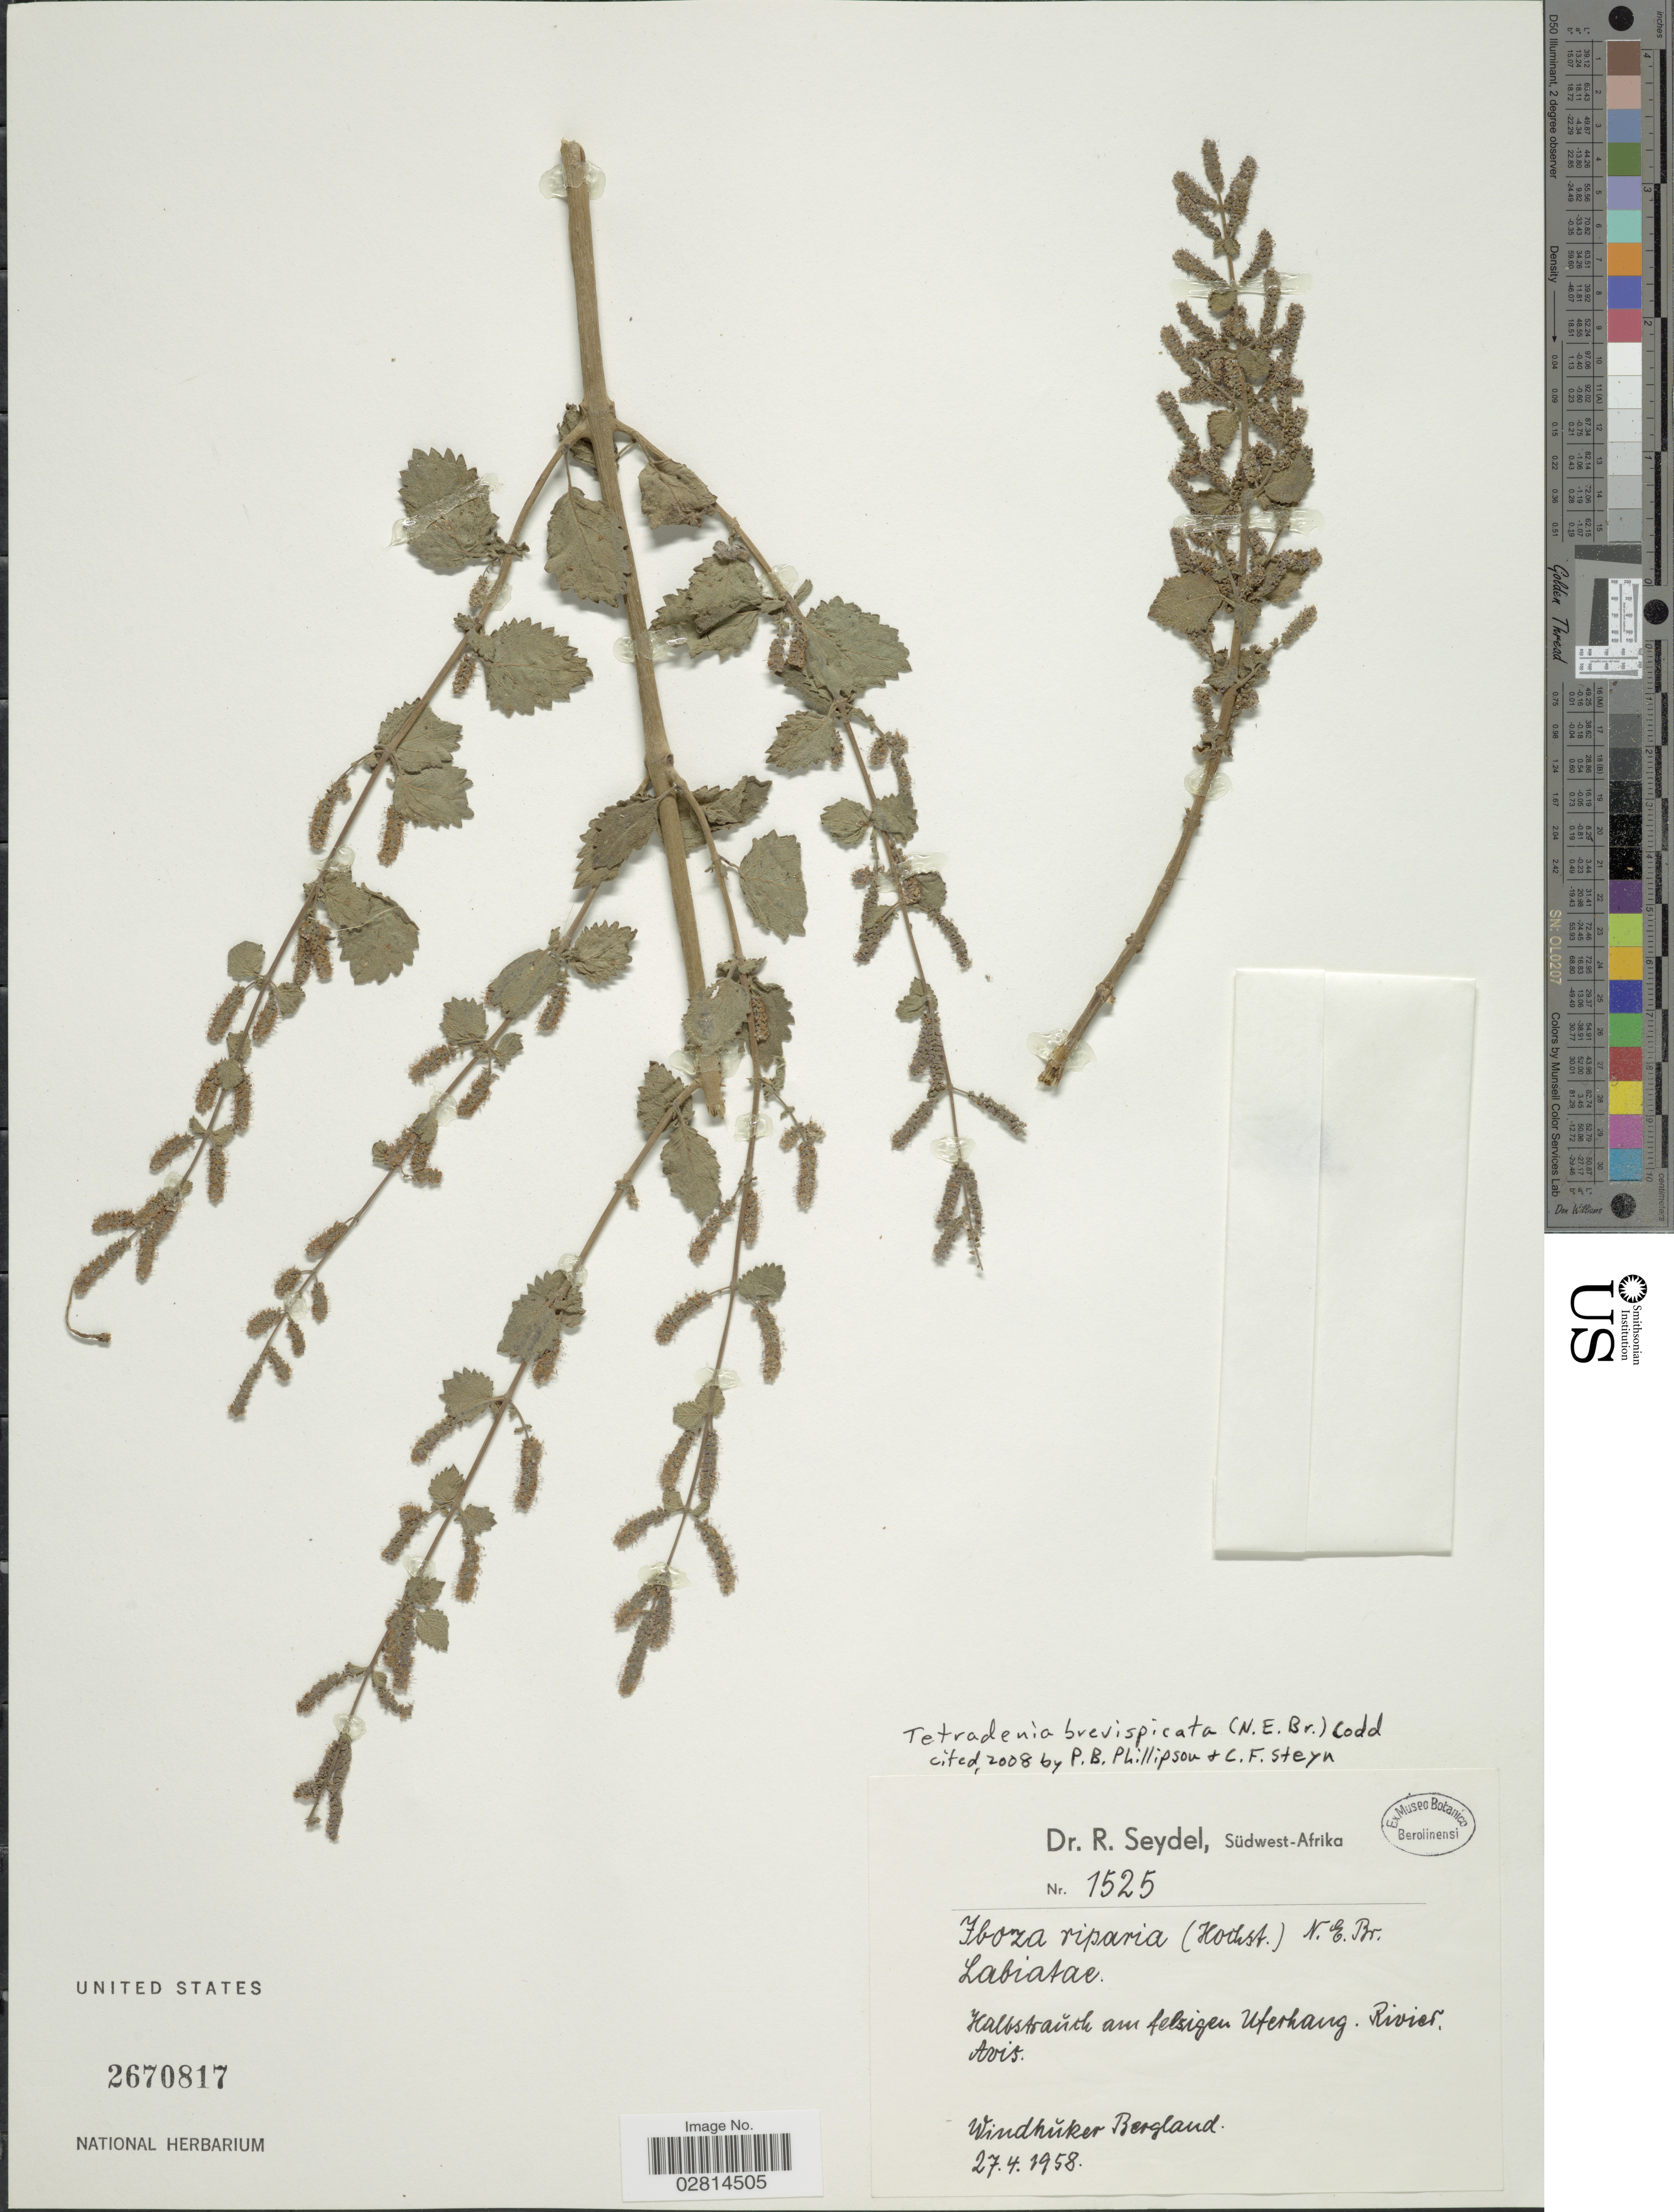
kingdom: Plantae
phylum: Tracheophyta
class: Magnoliopsida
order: Lamiales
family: Lamiaceae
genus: Tetradenia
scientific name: Tetradenia brevispicata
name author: (N.E. Br.) Codd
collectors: R. Seydel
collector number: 1525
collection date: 1958-04-27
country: Namibia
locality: Südwest-Afrika. Halbstrauch am felsigen Uferhang. Rivier. Avis. Windhuker Bergland.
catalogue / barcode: US 2670817